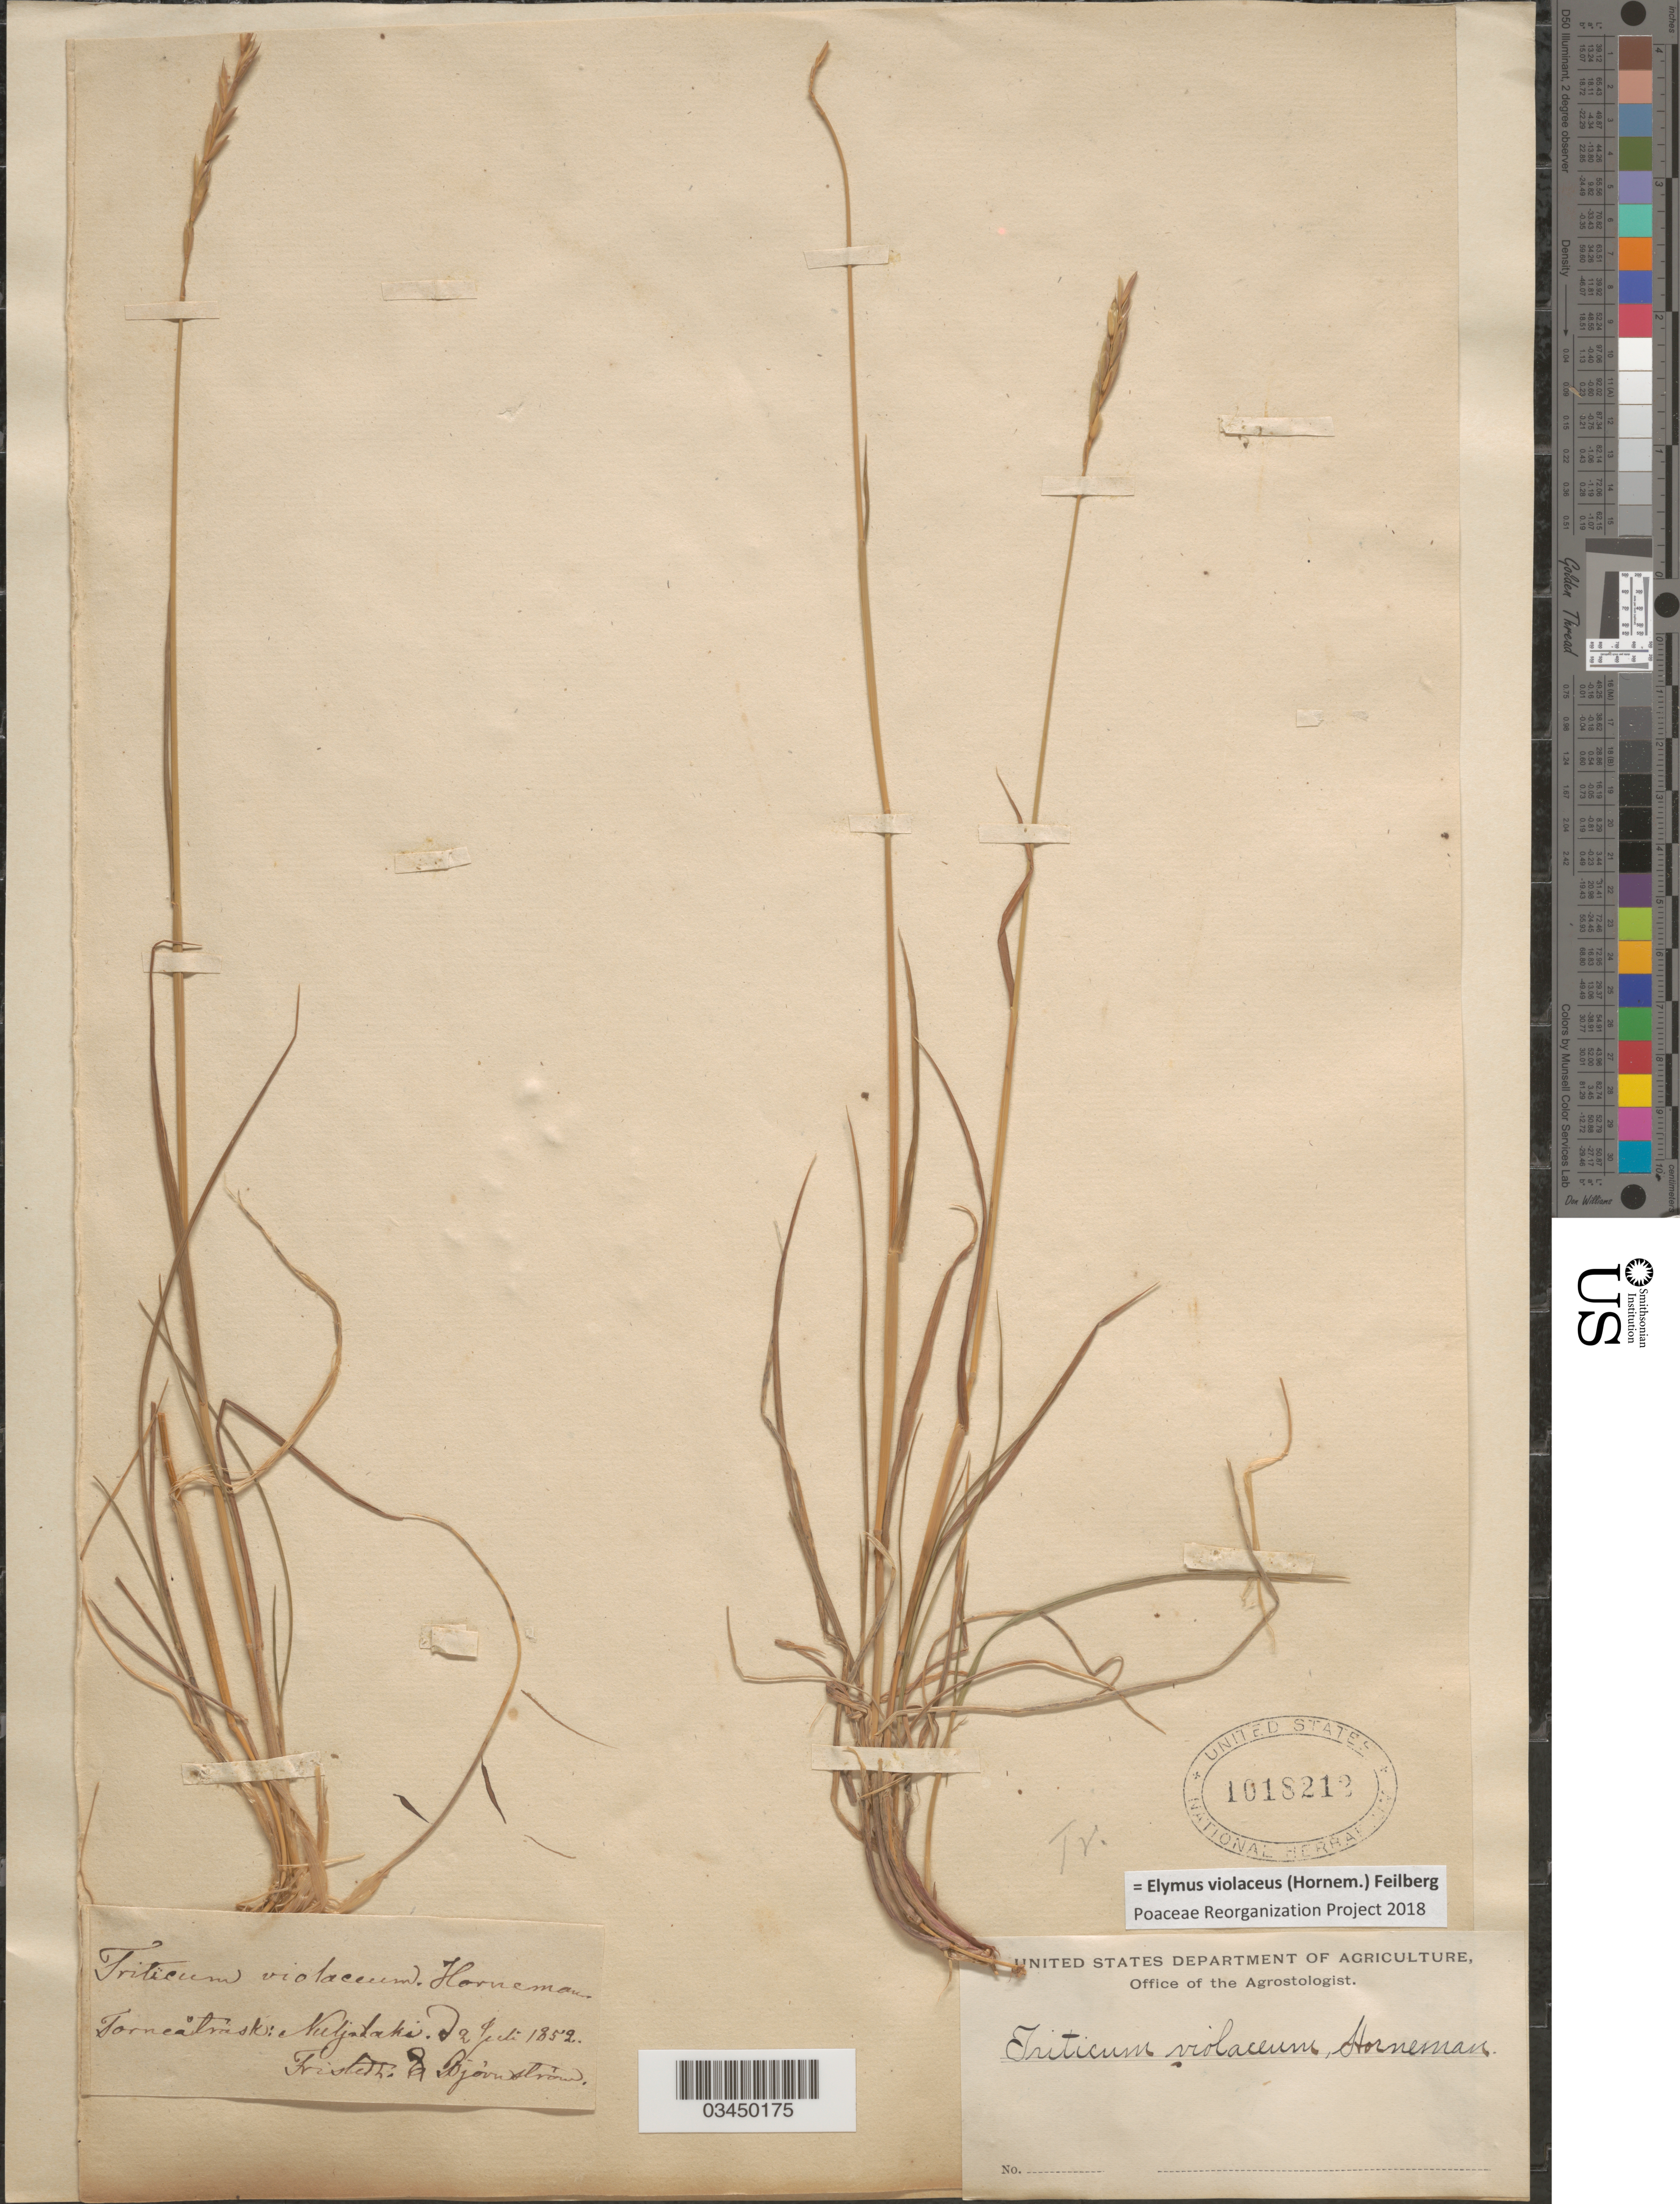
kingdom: Plantae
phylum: Tracheophyta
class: Liliopsida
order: Poales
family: Poaceae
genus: Elymus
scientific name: Elymus violaceus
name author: (Hornem.) Feilberg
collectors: Fristedt & Bjornstrom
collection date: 1852-07-02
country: Sweden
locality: Torneätrask Nuljadaki.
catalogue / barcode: US 1018212